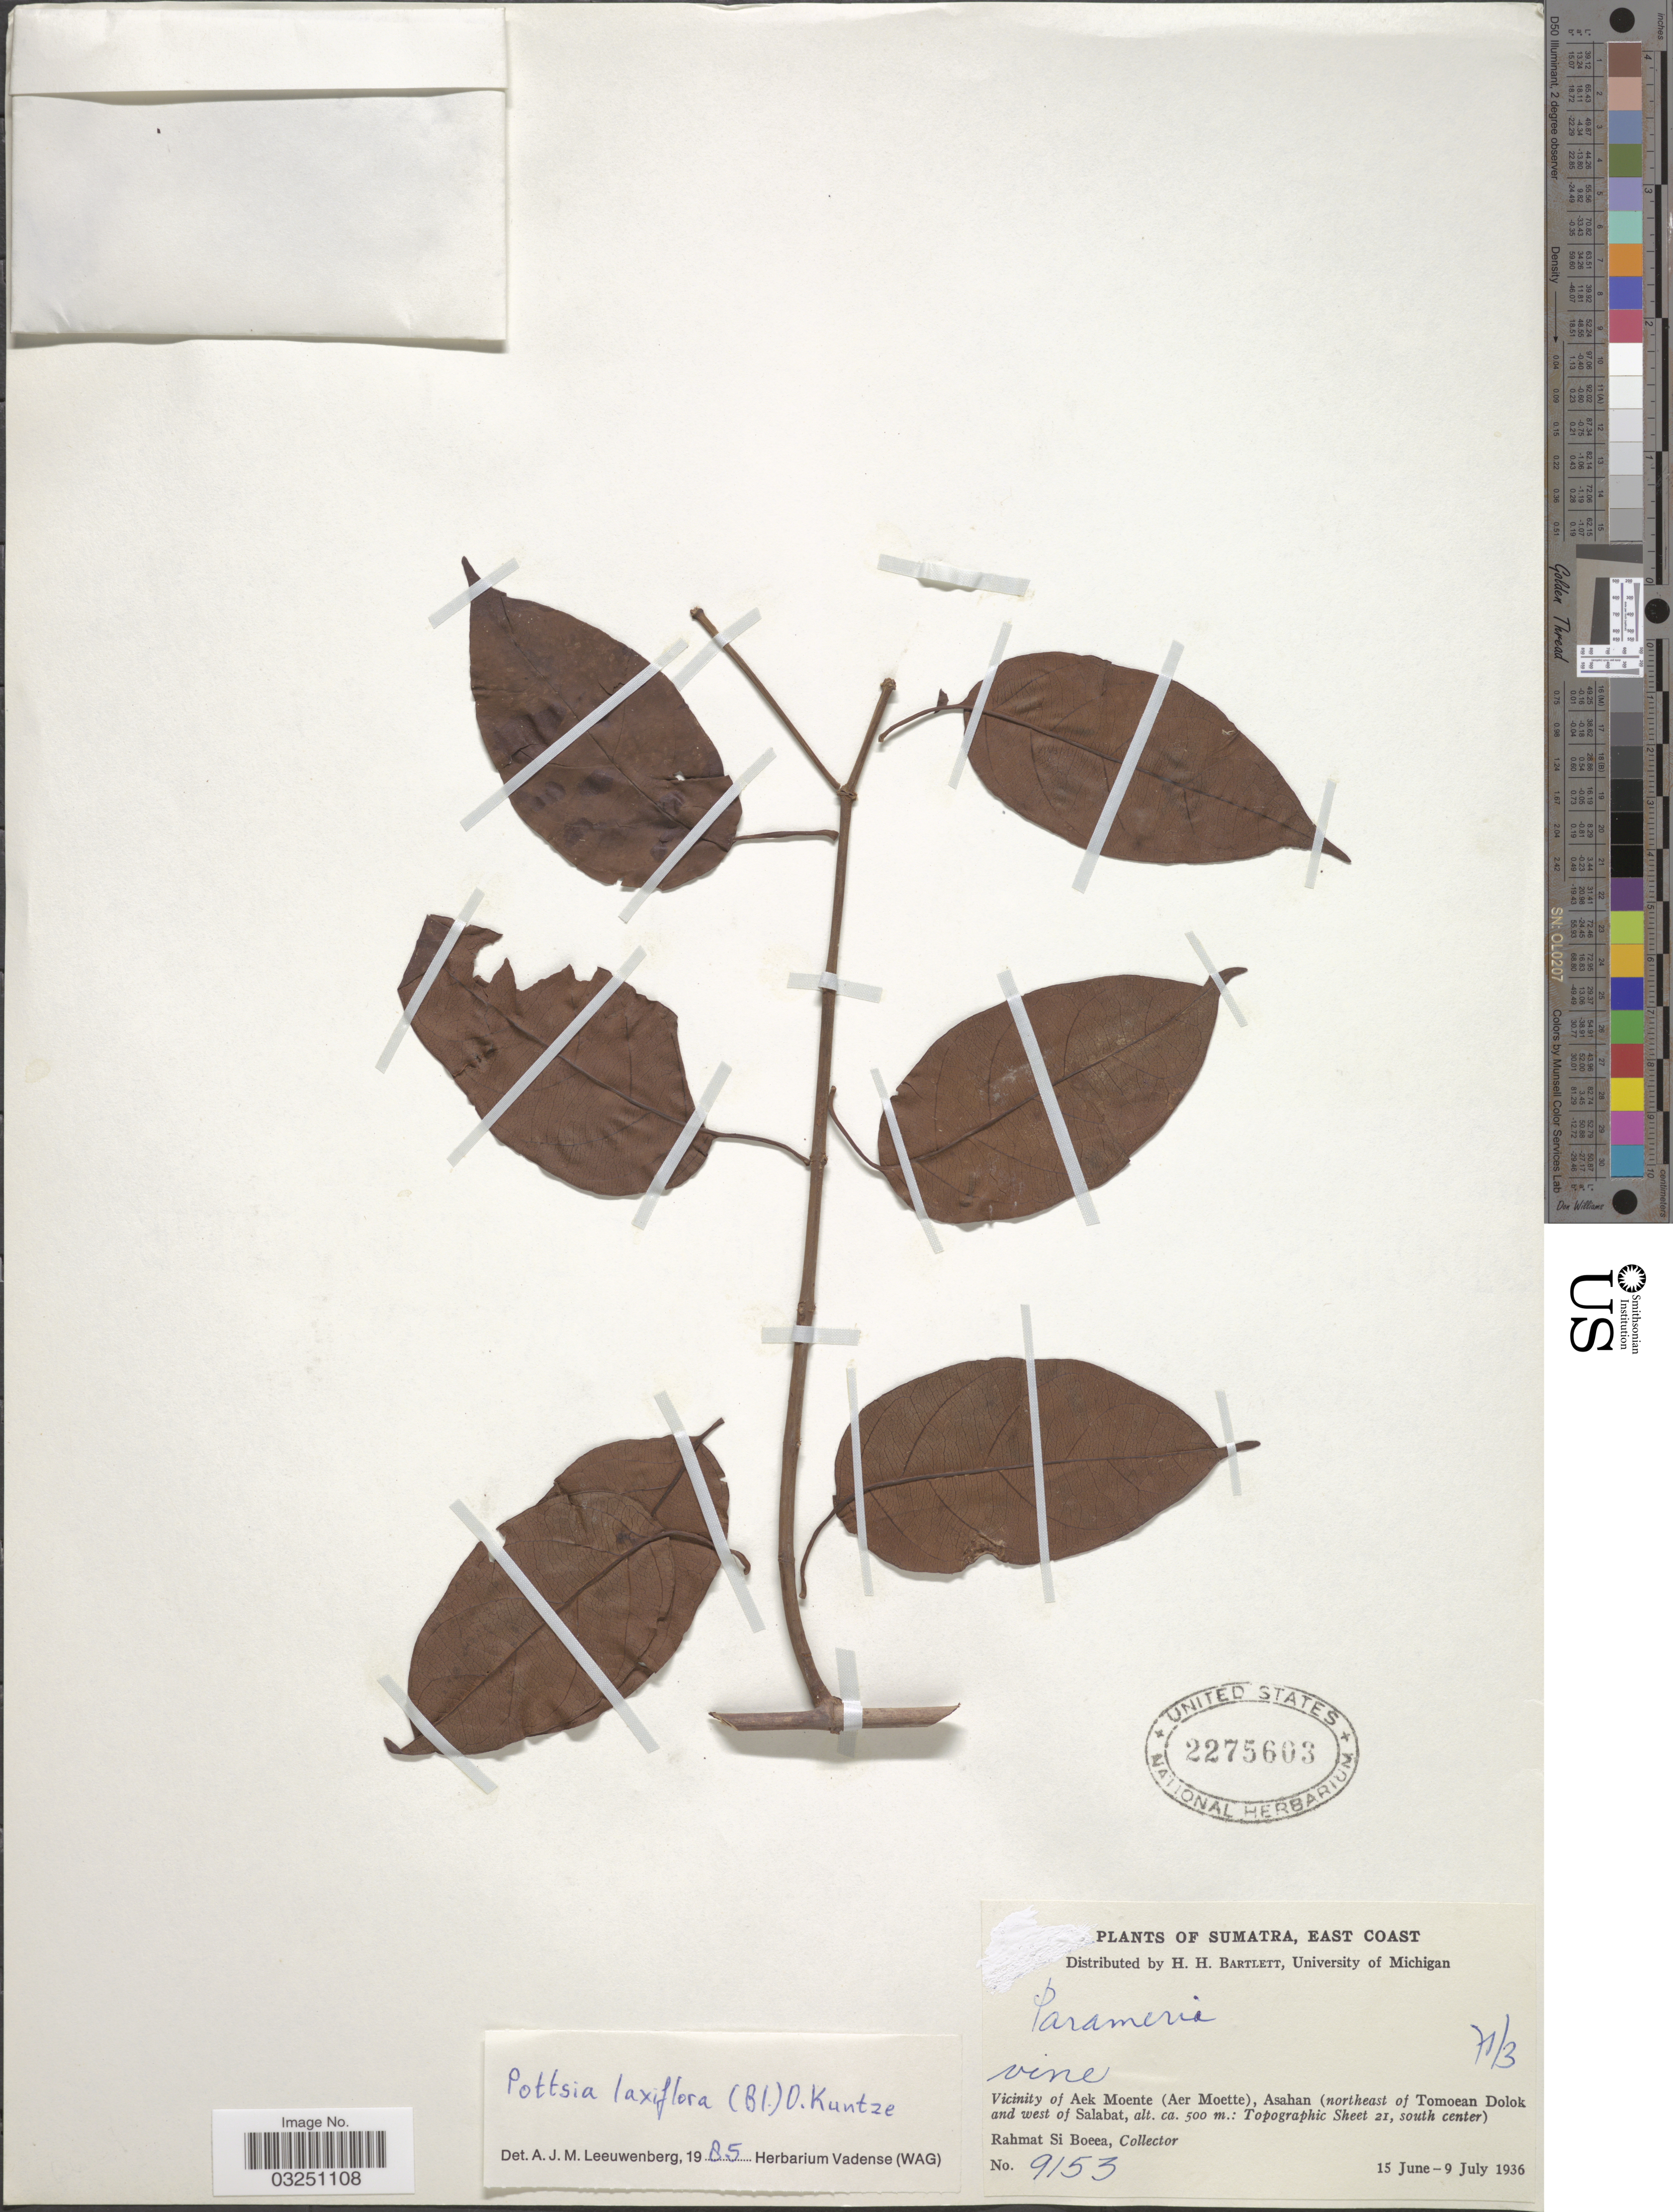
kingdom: Plantae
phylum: Tracheophyta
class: Magnoliopsida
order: Gentianales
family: Apocynaceae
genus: Pottsia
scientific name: Pottsia laxiflora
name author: (Blume) Kuntze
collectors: Rahmat Si Boeea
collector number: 9153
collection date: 1936-06-15/1936-07-09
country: Indonesia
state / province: Sumatra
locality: East Coast, Vicinity of Aek Moente (Aer Moette), Asahan (northeast of Tomoean Dolok and west of Salabat, Topographic Sheet 21, south center).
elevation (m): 500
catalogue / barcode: US 2275603